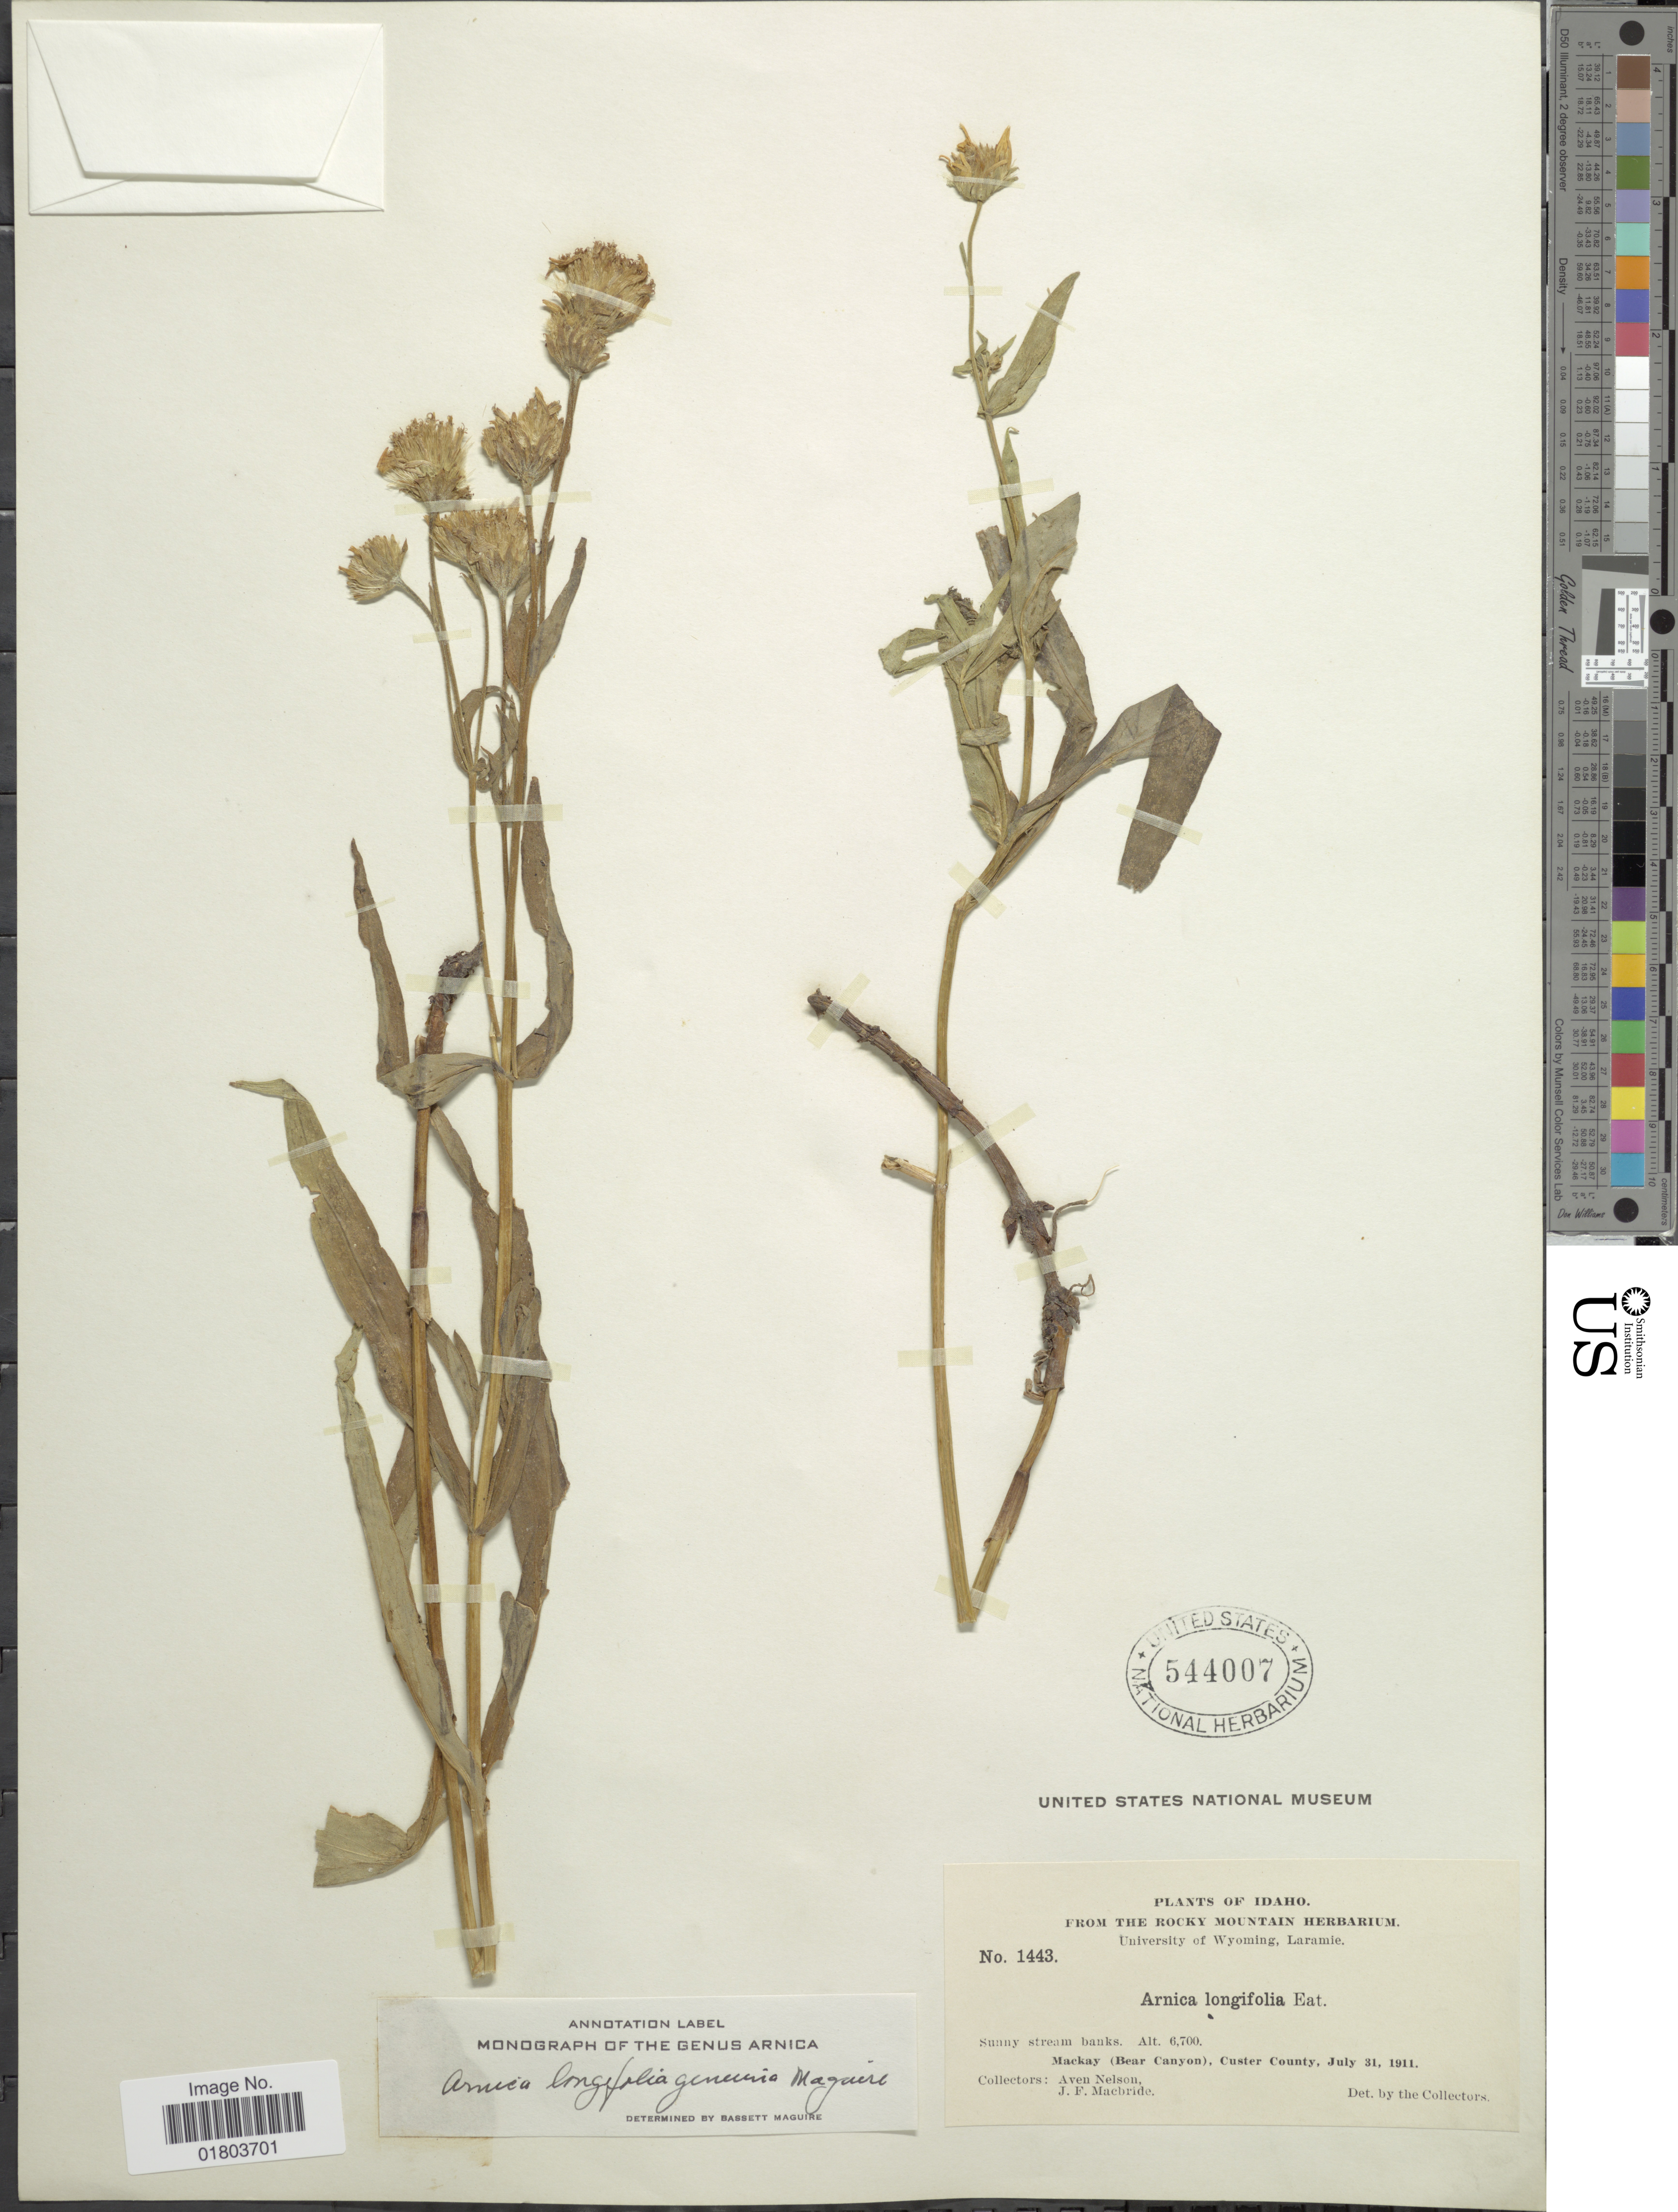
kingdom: Plantae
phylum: Tracheophyta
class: Magnoliopsida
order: Asterales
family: Asteraceae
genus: Arnica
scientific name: Arnica longifolia subsp. genuina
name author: Maguire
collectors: A. Nelson & J. F. Macbride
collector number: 1443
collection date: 1911-07-31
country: United States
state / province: Idaho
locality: Sunny stream banks, Mackay (Bear Canyon), Custer County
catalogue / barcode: US 544007